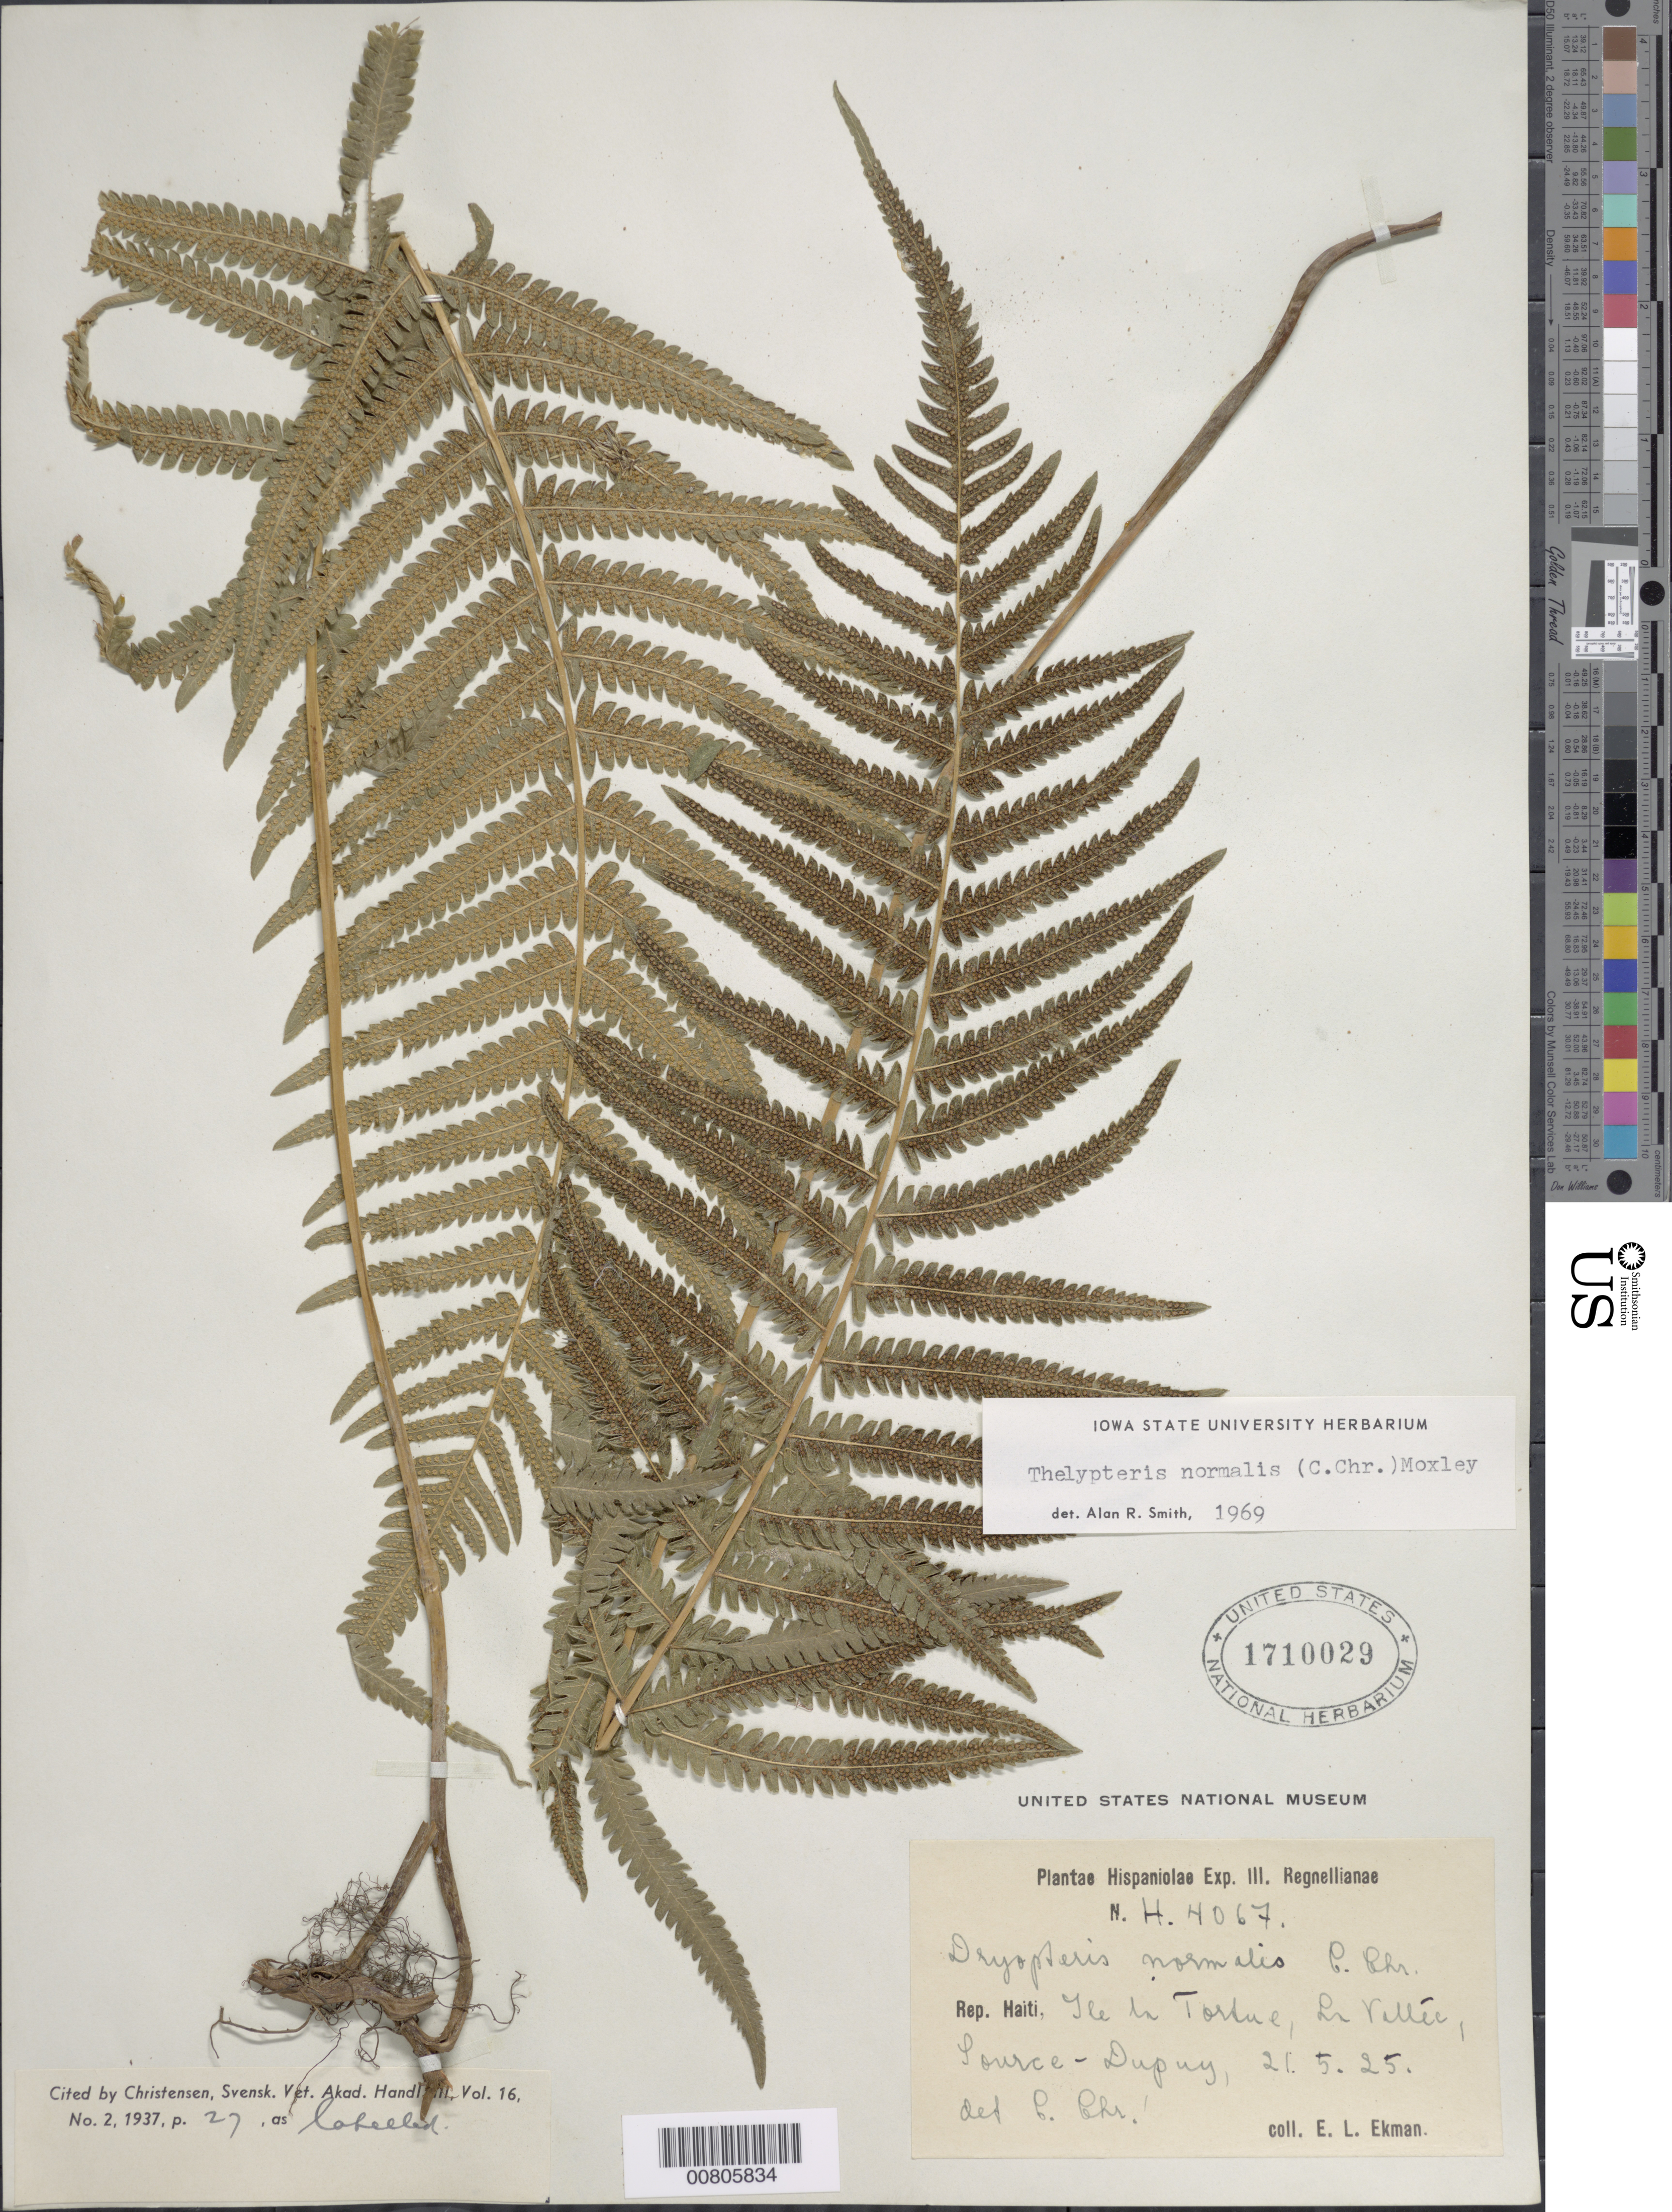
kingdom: Plantae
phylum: Tracheophyta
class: Polypodiopsida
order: Polypodiales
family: Thelypteridaceae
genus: Christella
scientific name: Christella kunthii comb. ined.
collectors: E. L. Ekman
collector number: H 4067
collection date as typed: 21 May 1925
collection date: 1925-05-21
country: Haiti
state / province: Nord-Óuest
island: Île de la Tortue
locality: Ile la Tortue, La Vallée, Source Dupuy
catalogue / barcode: US 1710029